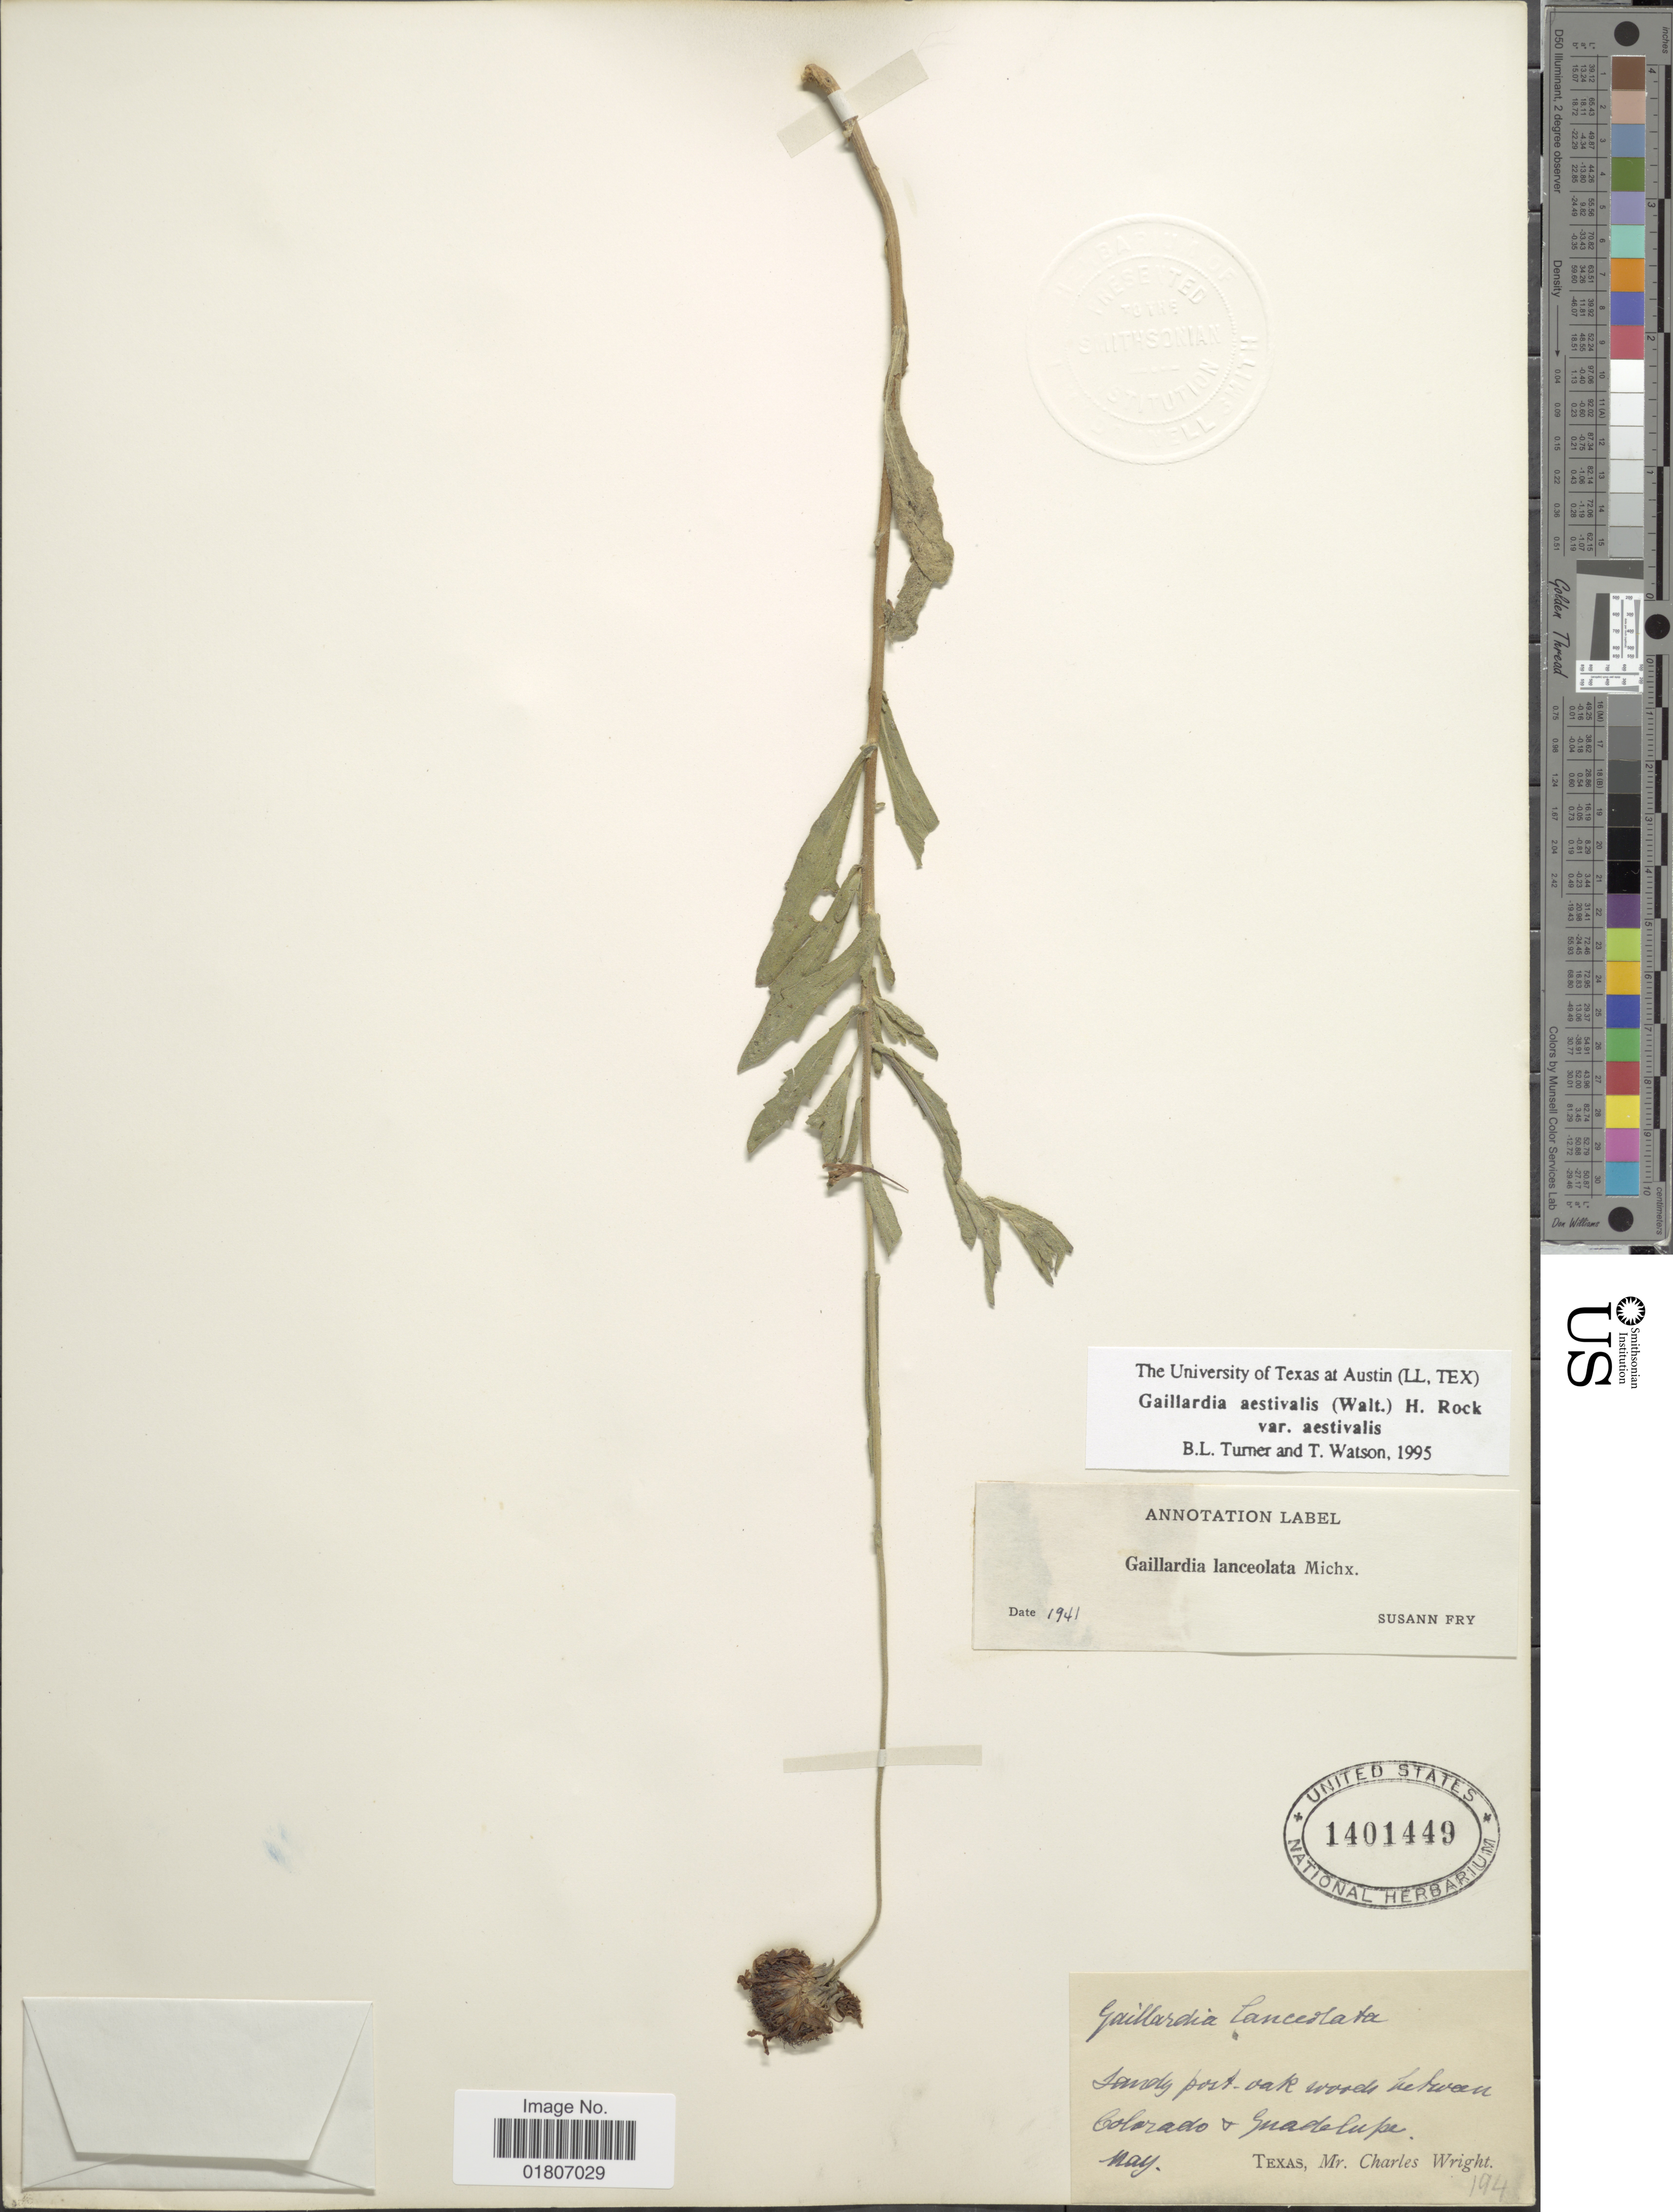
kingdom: Plantae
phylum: Tracheophyta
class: Magnoliopsida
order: Asterales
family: Asteraceae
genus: Gaillardia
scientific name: Gaillardia aestivalis var. aestivalis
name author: (Walter) H. Rock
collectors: C. Wright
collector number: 194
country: United States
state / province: Texas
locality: Between Colorado & Guadalupe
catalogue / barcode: US 1401449